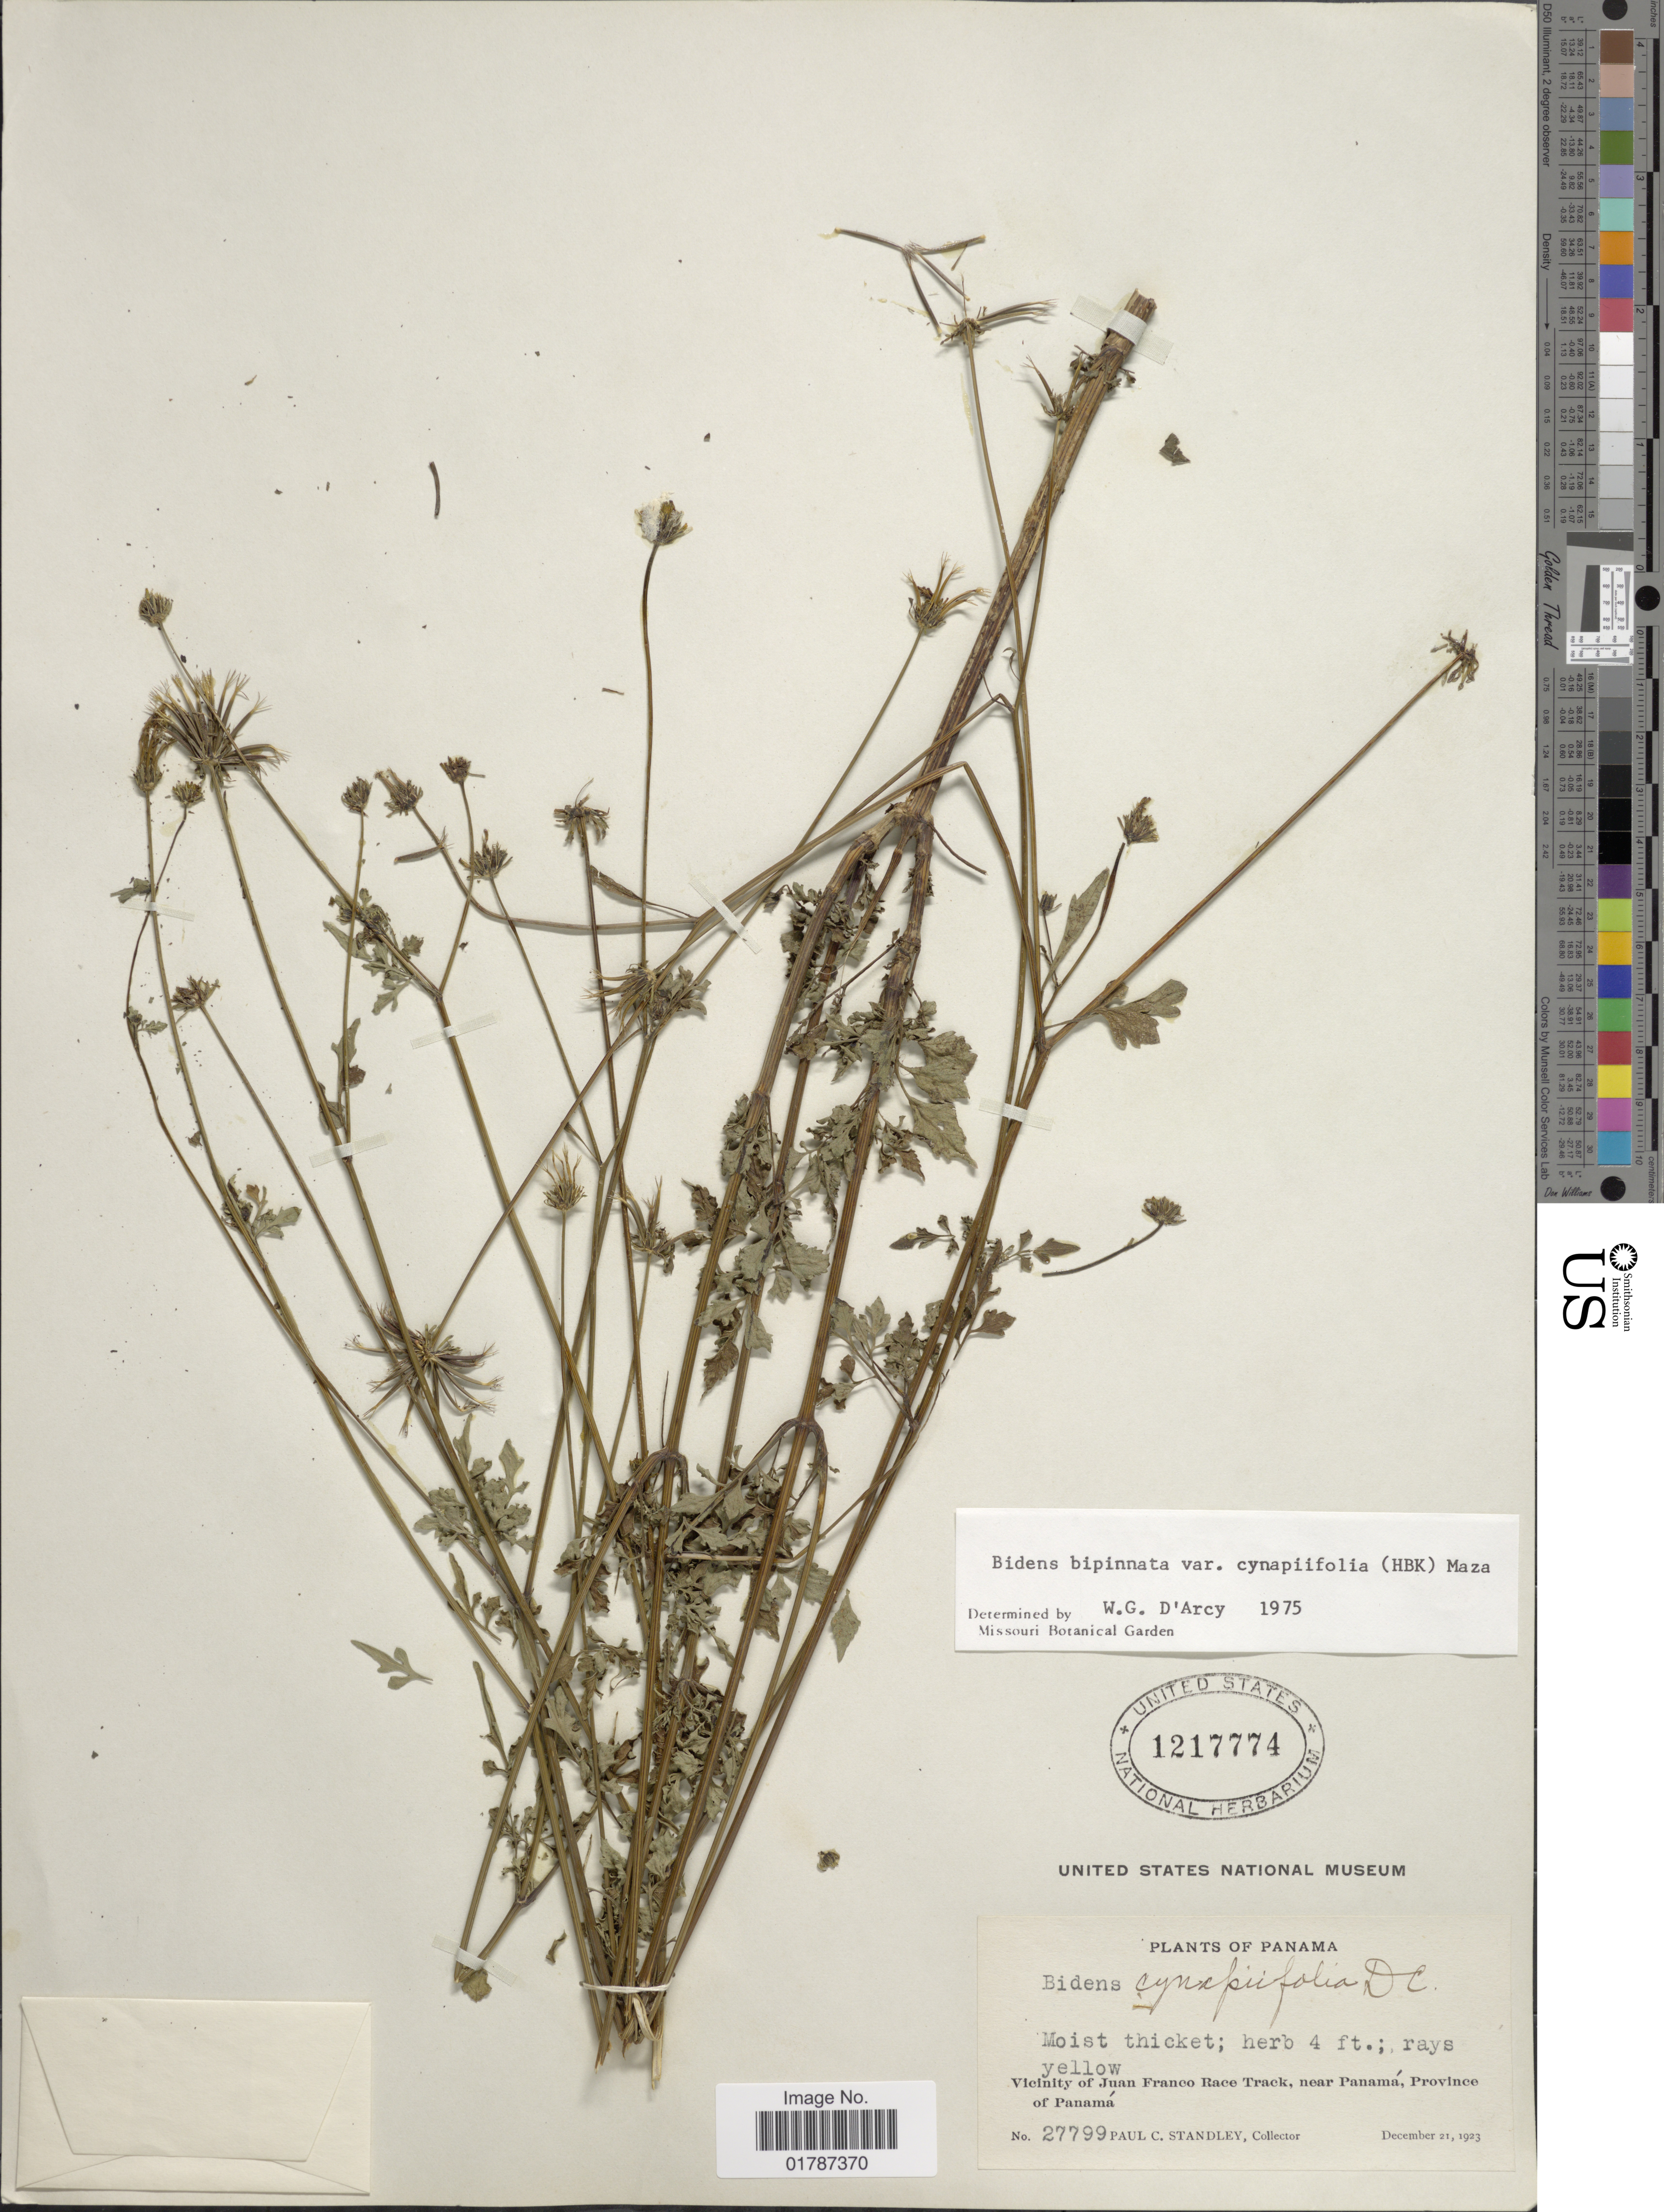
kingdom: Plantae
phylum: Tracheophyta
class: Magnoliopsida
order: Asterales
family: Asteraceae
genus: Bidens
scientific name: Bidens cynapifolia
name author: Kunth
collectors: P. C. Standley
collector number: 27799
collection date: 1923-12-21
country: Panama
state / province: Panamá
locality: Vicinity of Juan Franco Race Track, near Panama, Province of Panama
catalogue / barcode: US 1217774